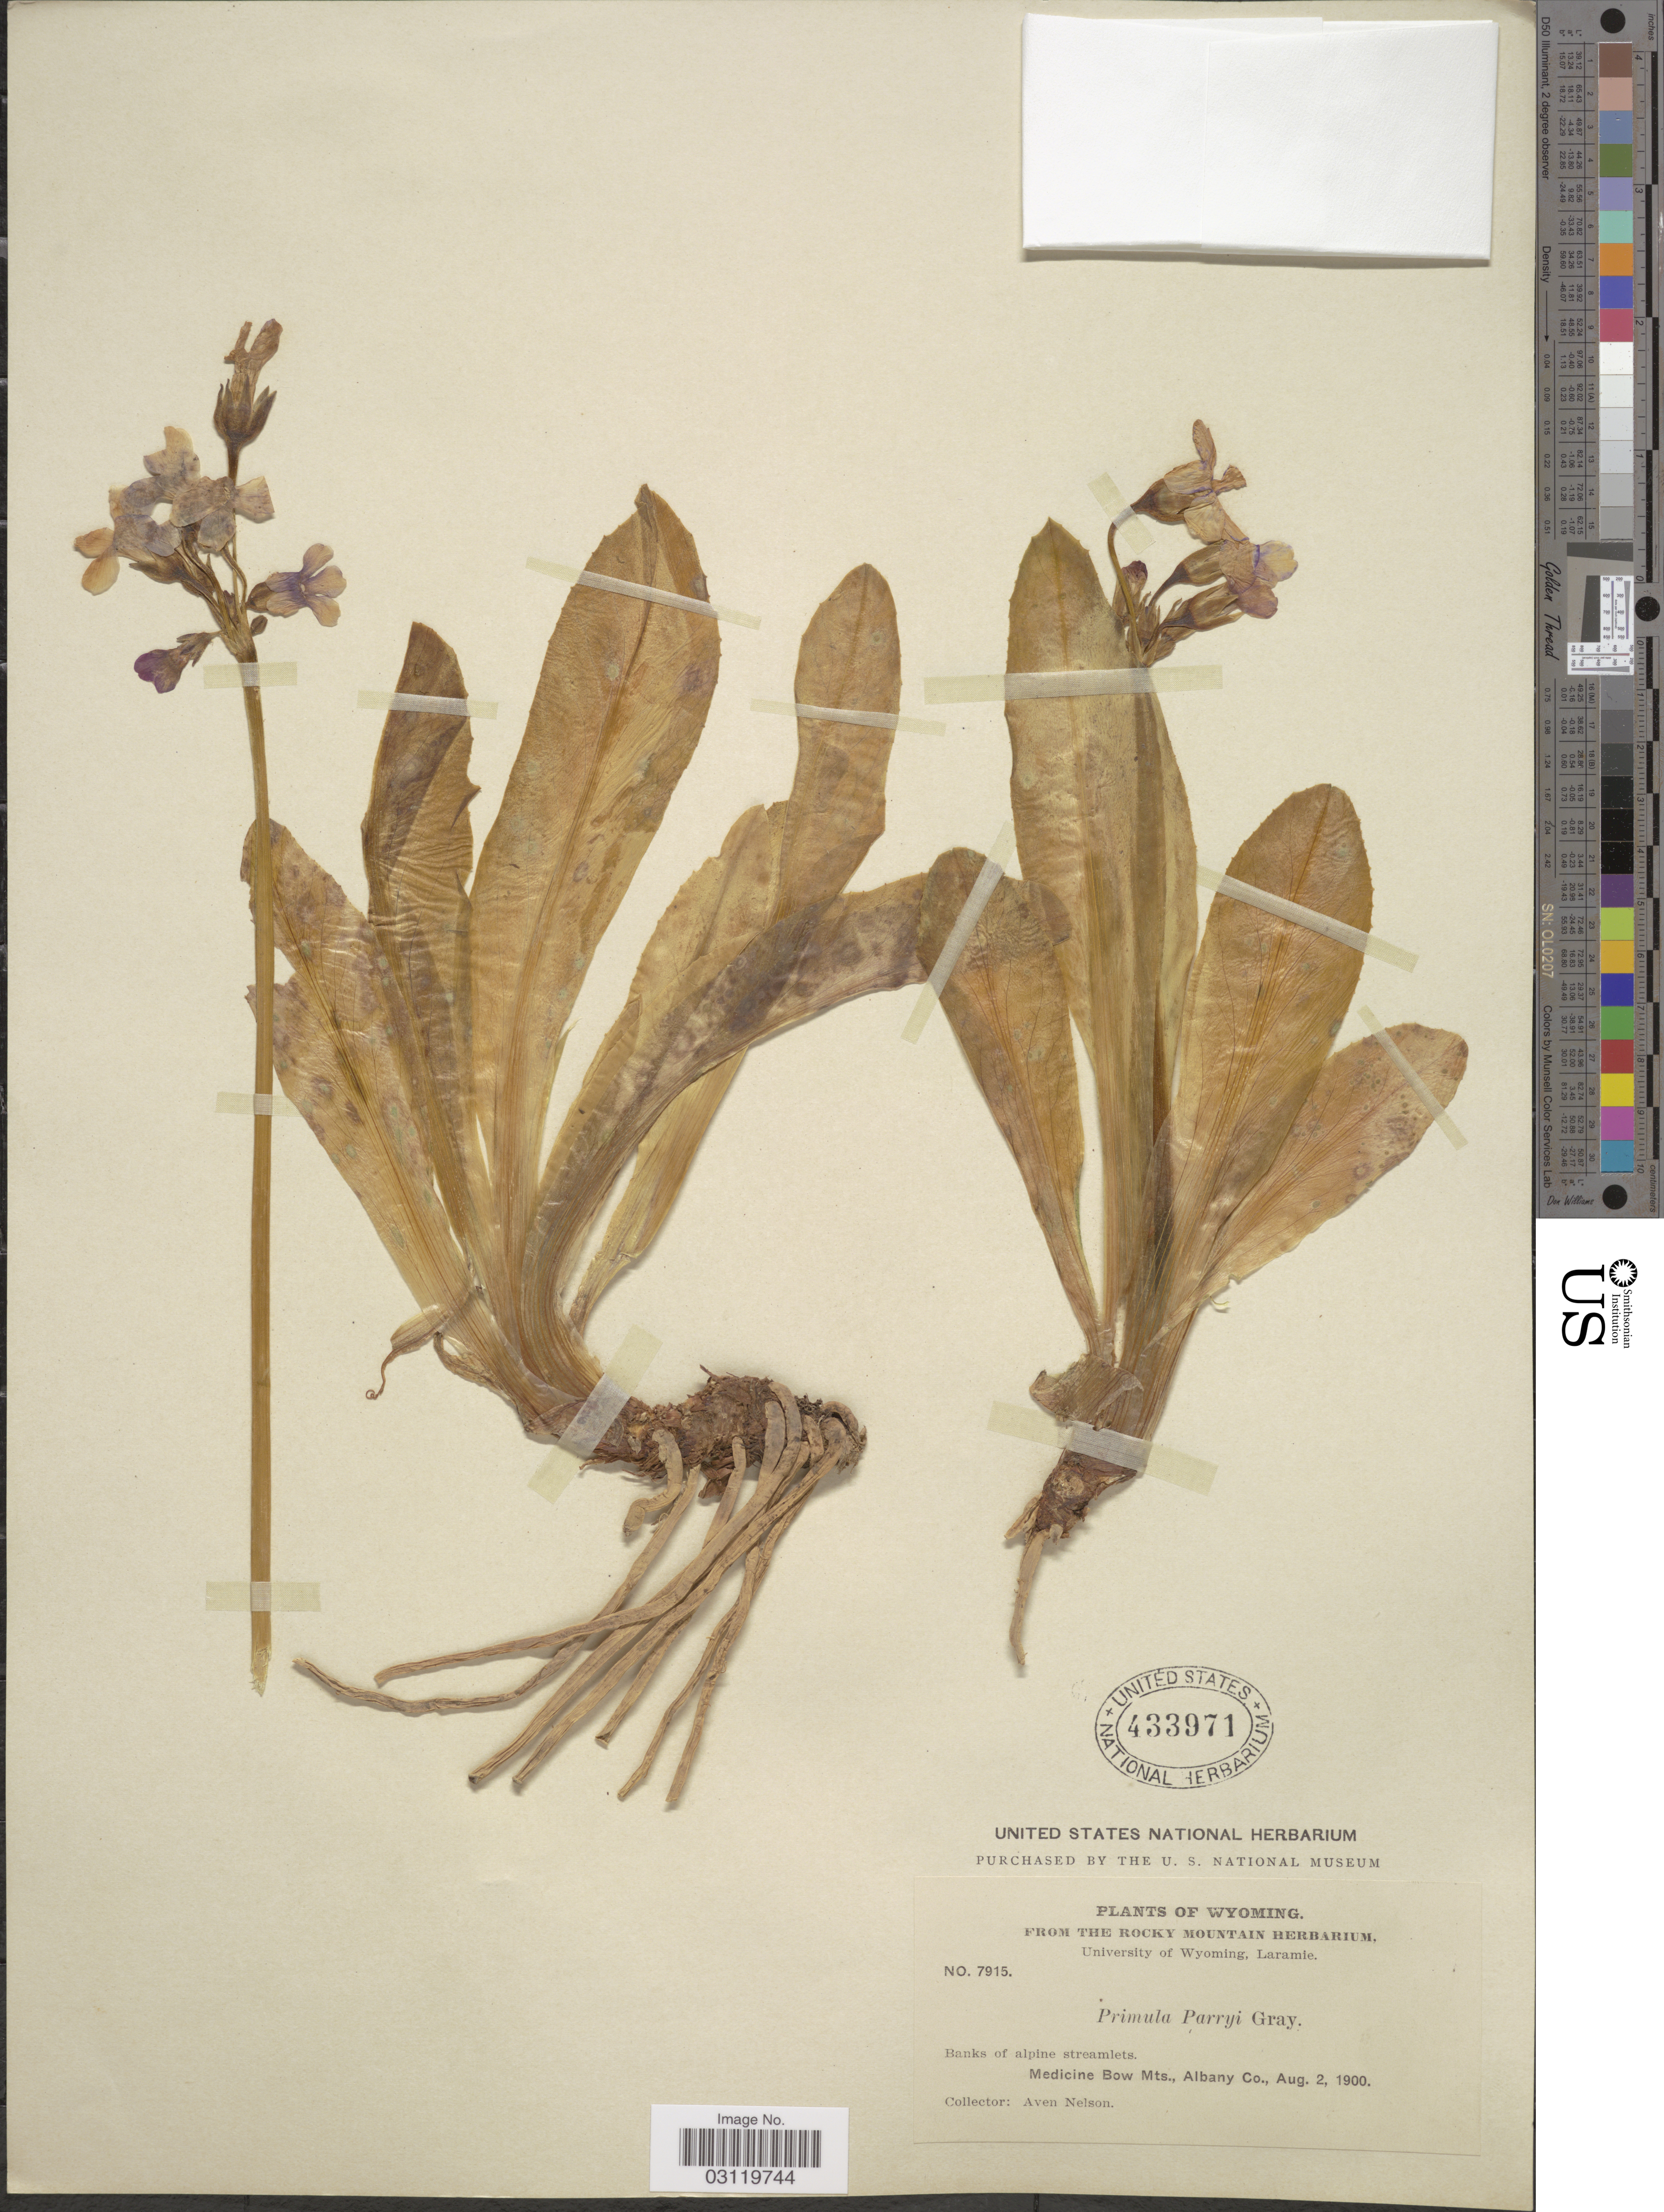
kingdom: Plantae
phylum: Tracheophyta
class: Magnoliopsida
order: Ericales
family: Primulaceae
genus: Primula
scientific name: Primula parryi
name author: A. Gray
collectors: A. Nelson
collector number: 7915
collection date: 1900-08-02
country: United States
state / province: Wyoming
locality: Medicine Bow Mts., Albany Co.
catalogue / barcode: US 433971